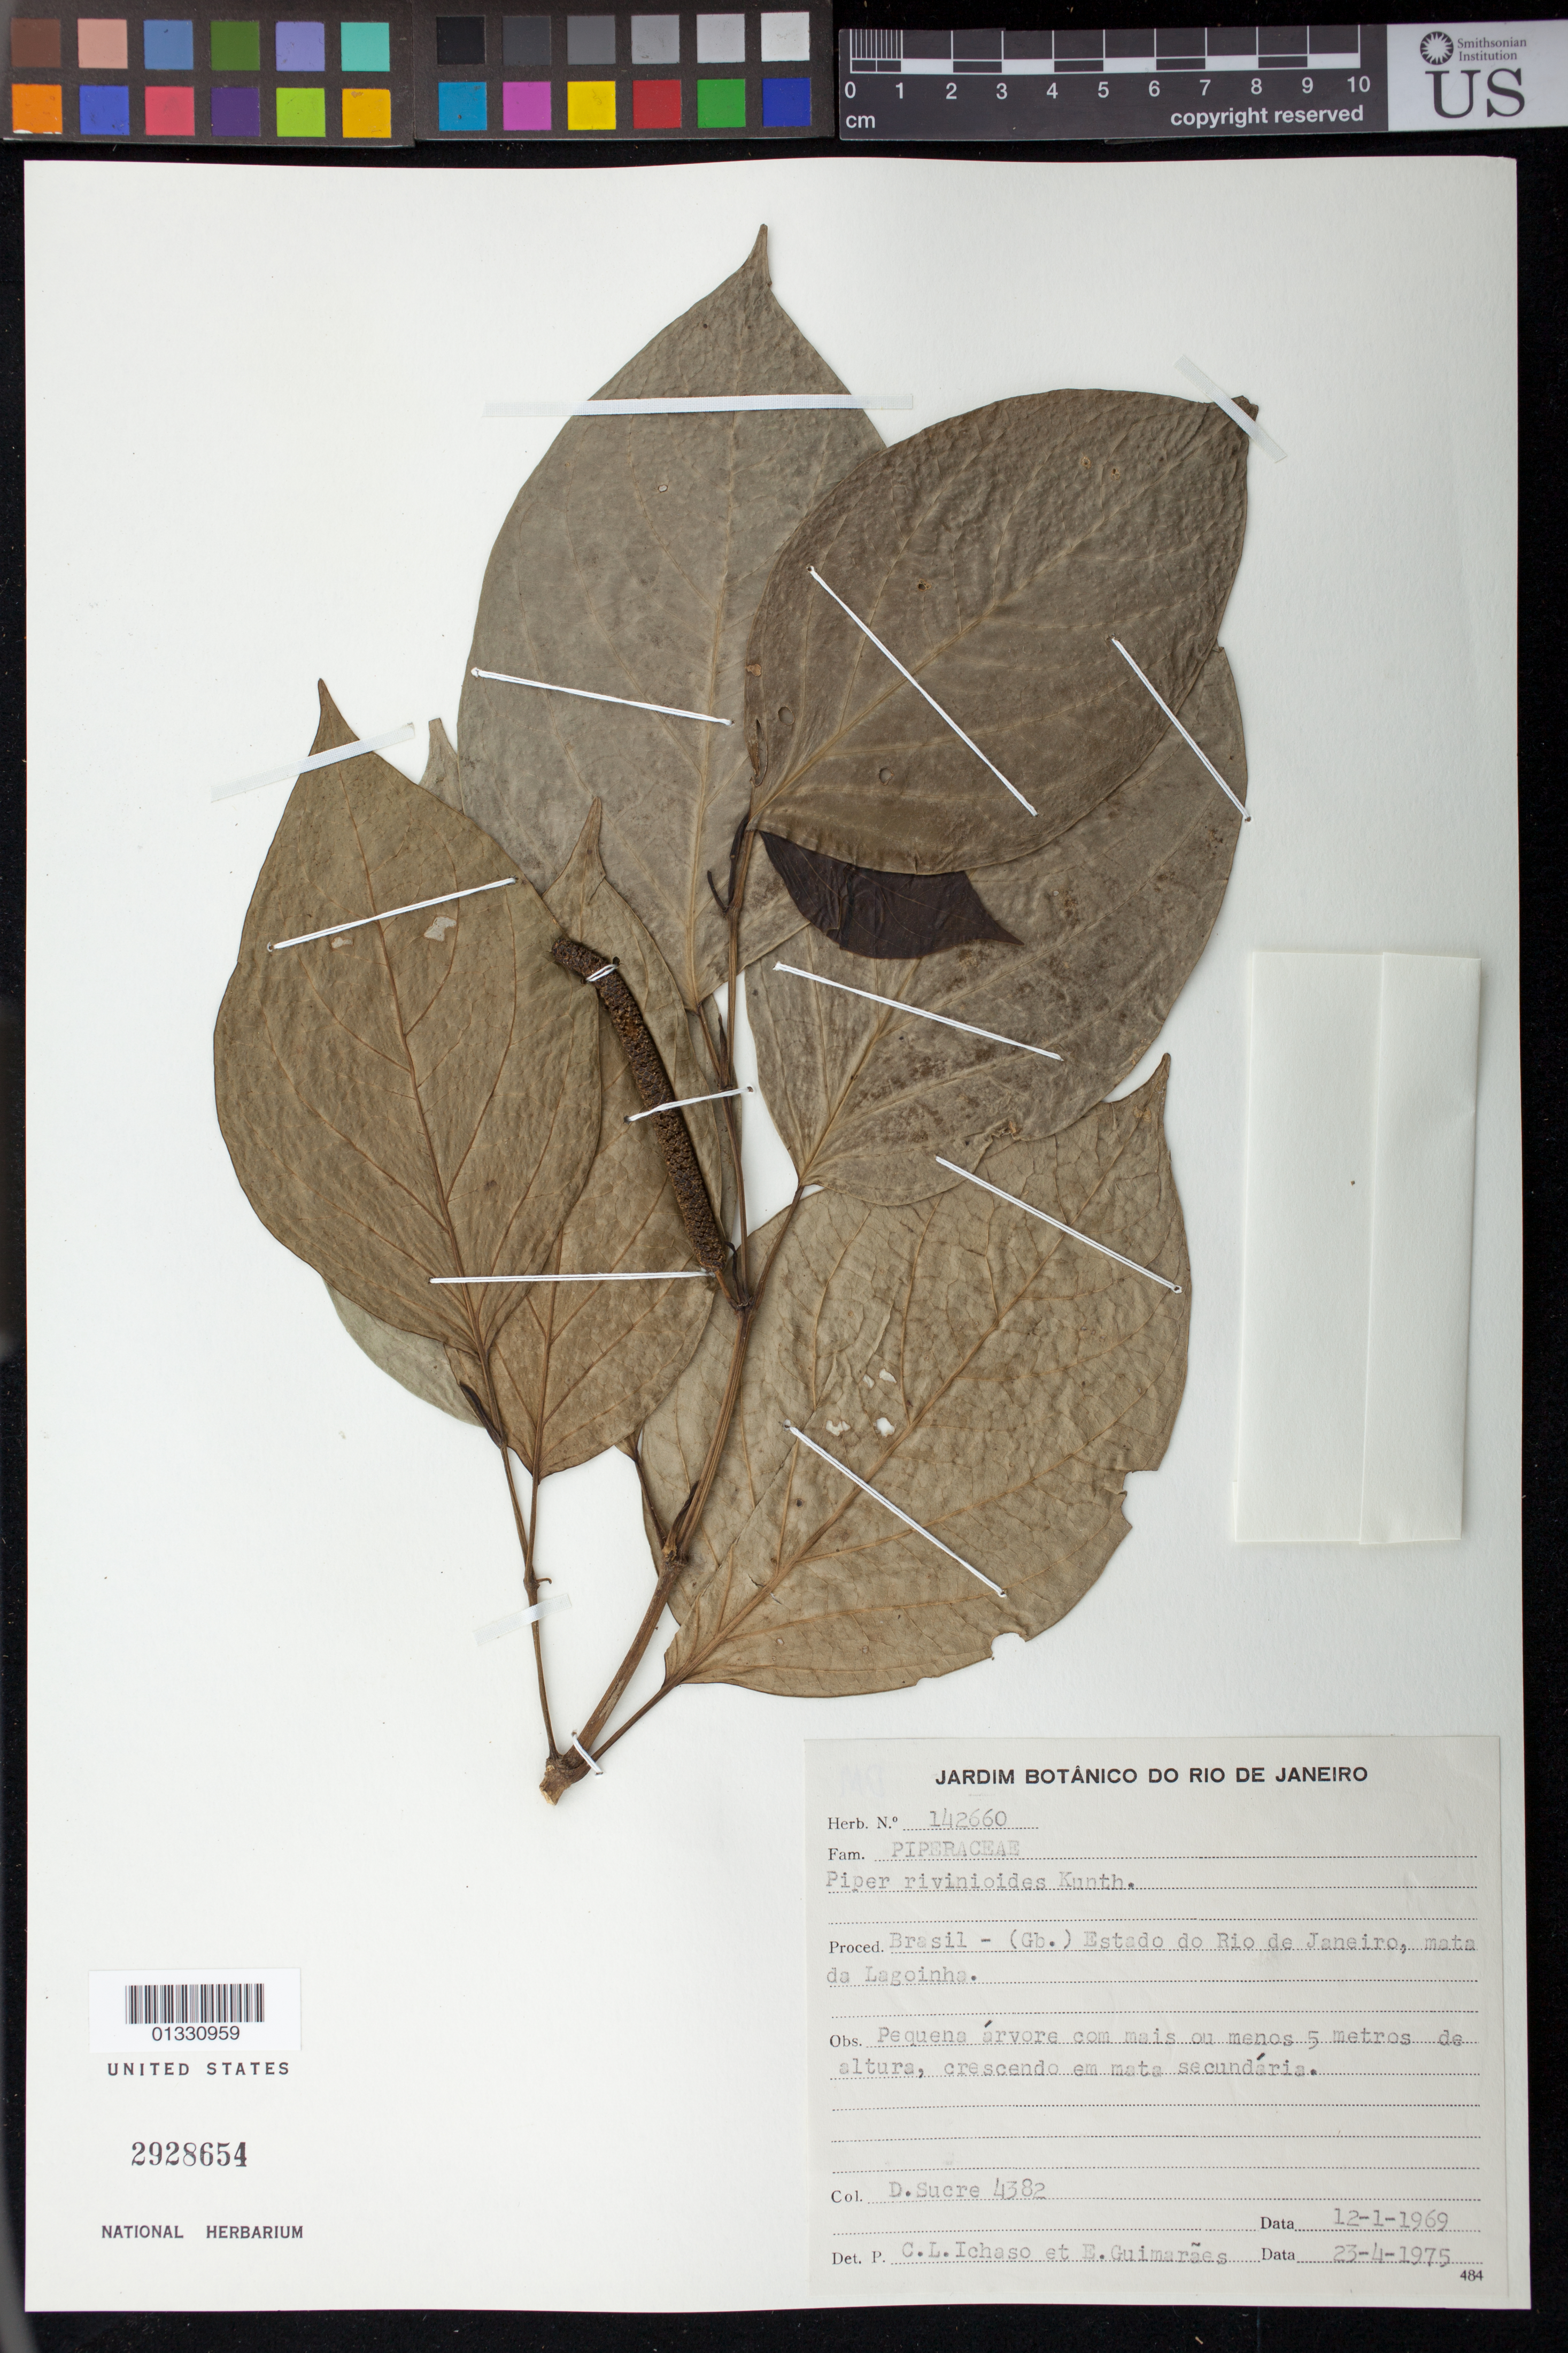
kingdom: Plantae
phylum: Tracheophyta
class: Magnoliopsida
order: Piperales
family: Piperaceae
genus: Piper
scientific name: Piper rivinoides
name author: Kunth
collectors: D. Sucre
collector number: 4382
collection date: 1969-01-12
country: Brazil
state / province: Rio de Janeiro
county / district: Rio de Janeiro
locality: Mata da Lagoinha.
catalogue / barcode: US 2928654